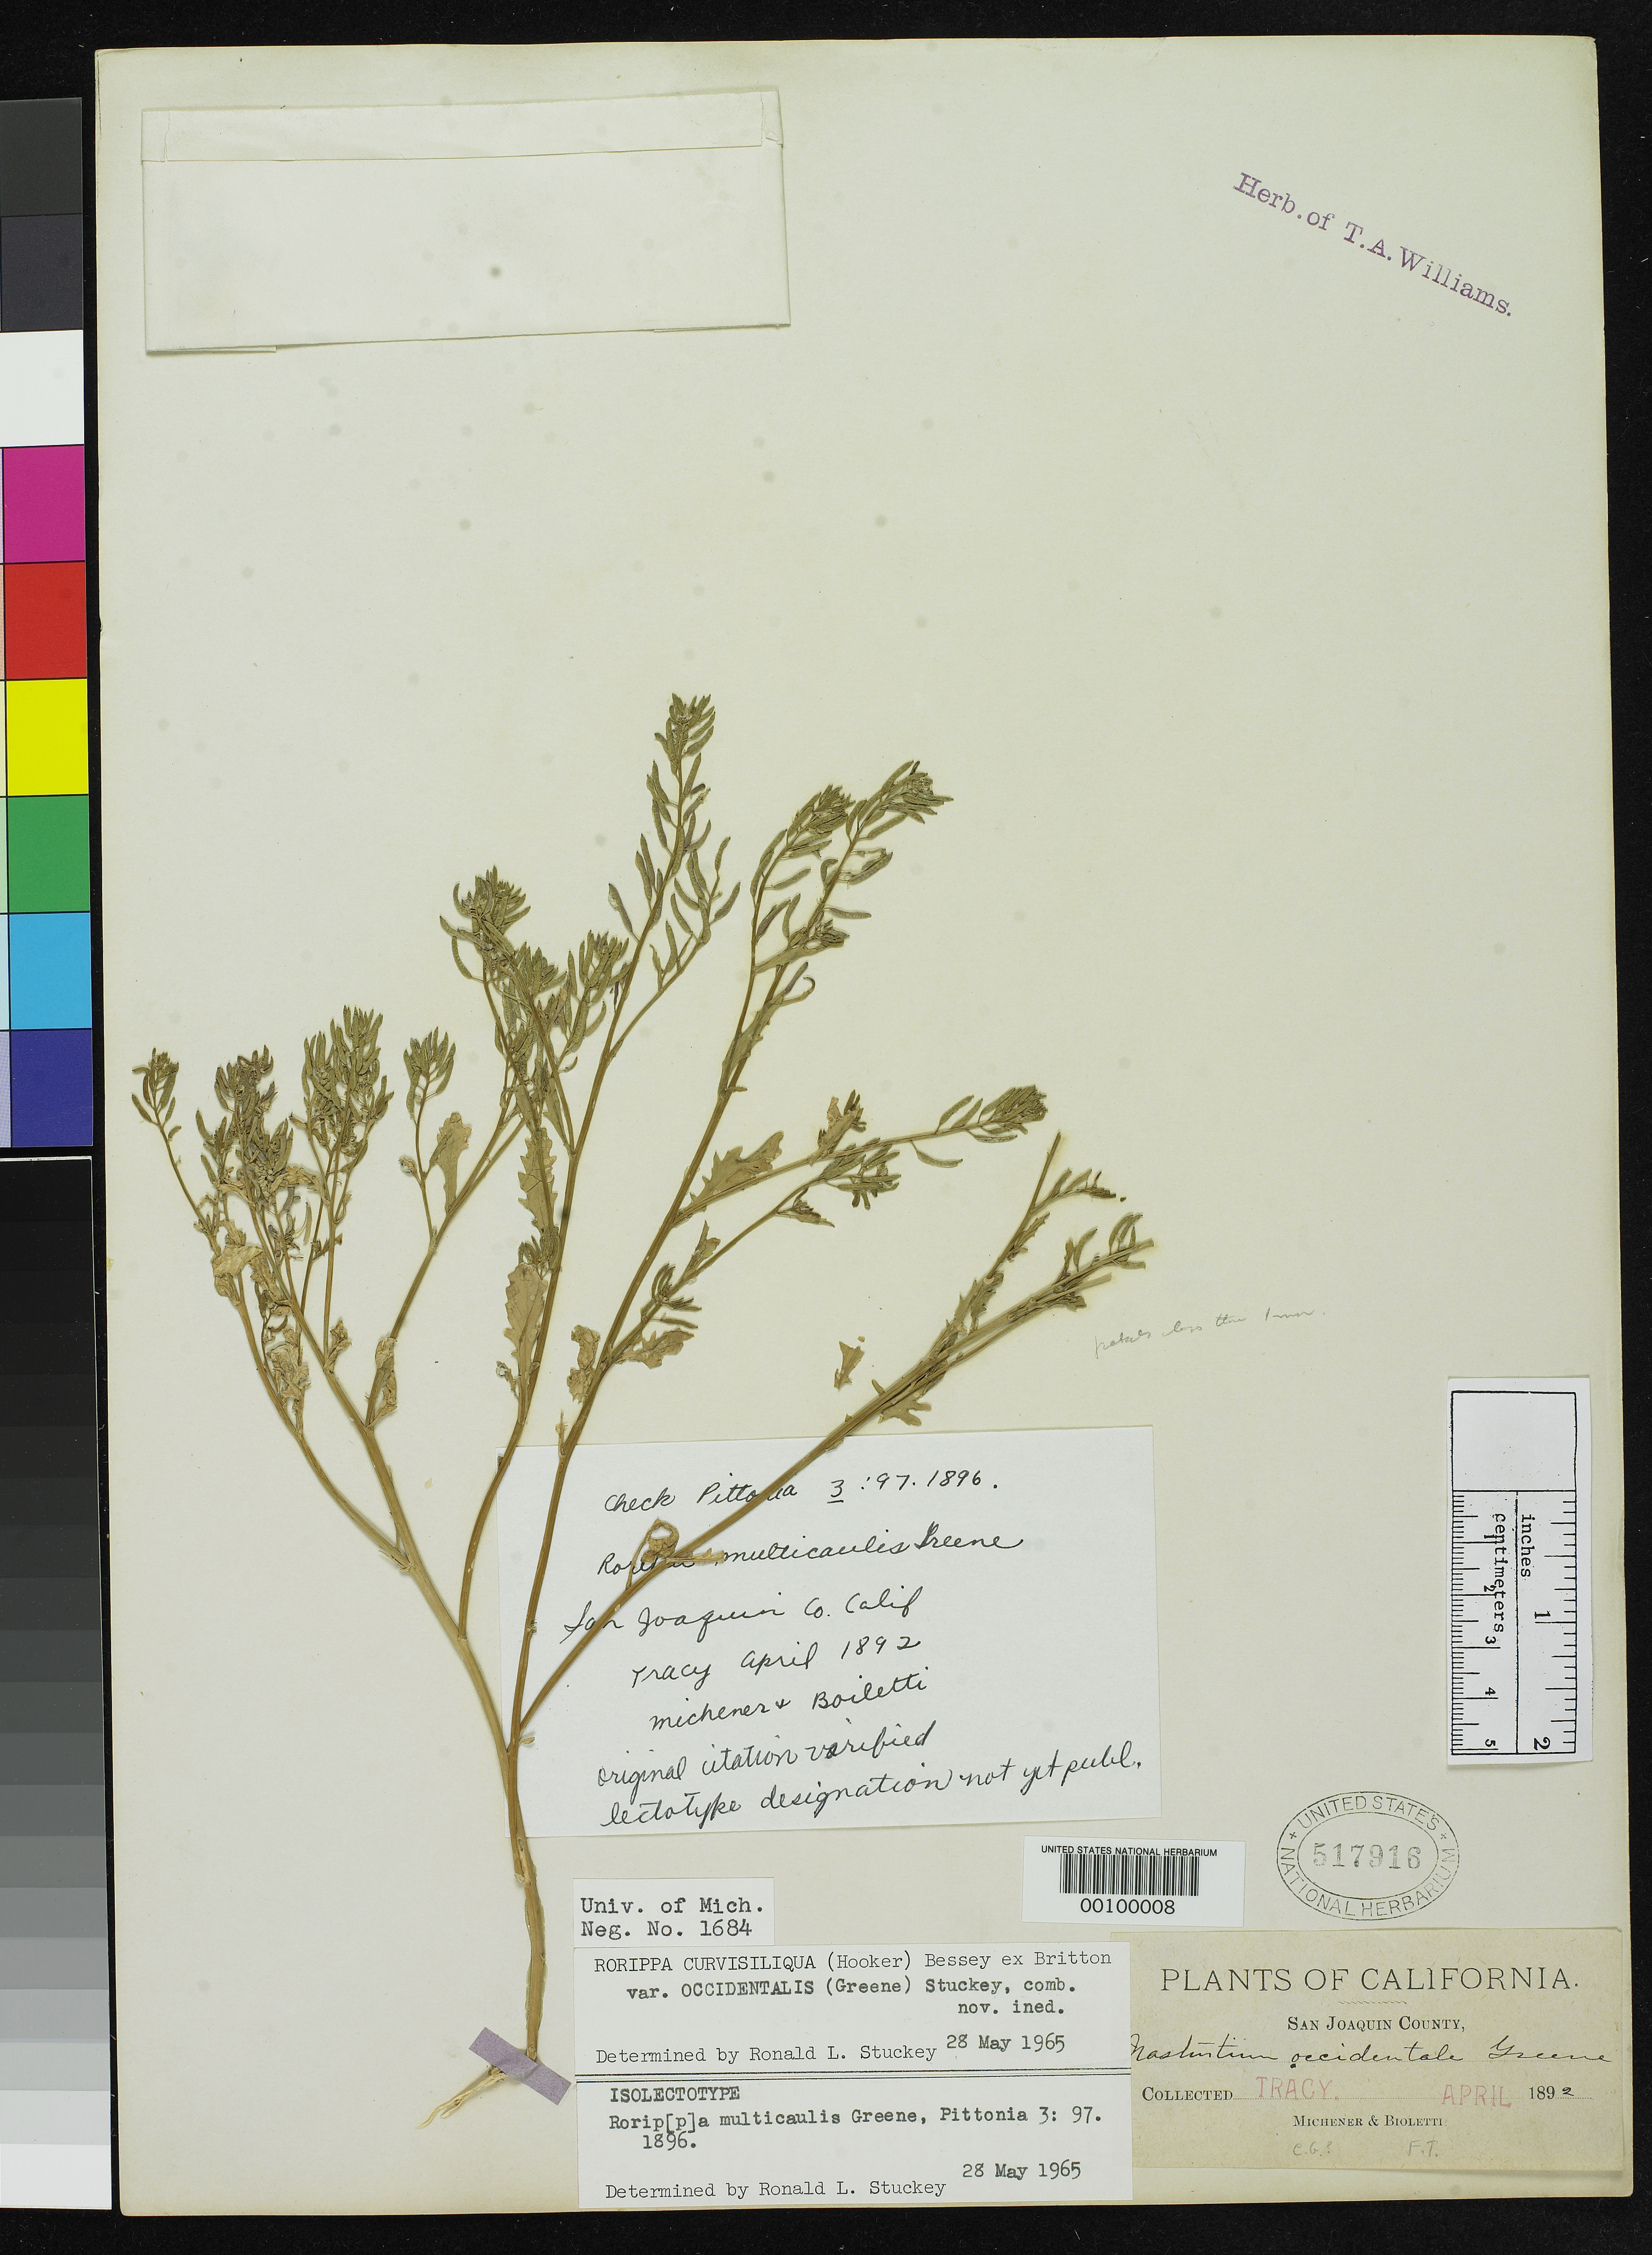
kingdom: Plantae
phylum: Tracheophyta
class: Magnoliopsida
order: Brassicales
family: Brassicaceae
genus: Rorippa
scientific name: Rorippa multicaulis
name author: Greene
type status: Isolectotype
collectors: C. Michener & F. T. Bioletti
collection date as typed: Apr 1892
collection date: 1892-04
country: United States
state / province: California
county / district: San Joaquin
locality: Tracy.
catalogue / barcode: US 517916